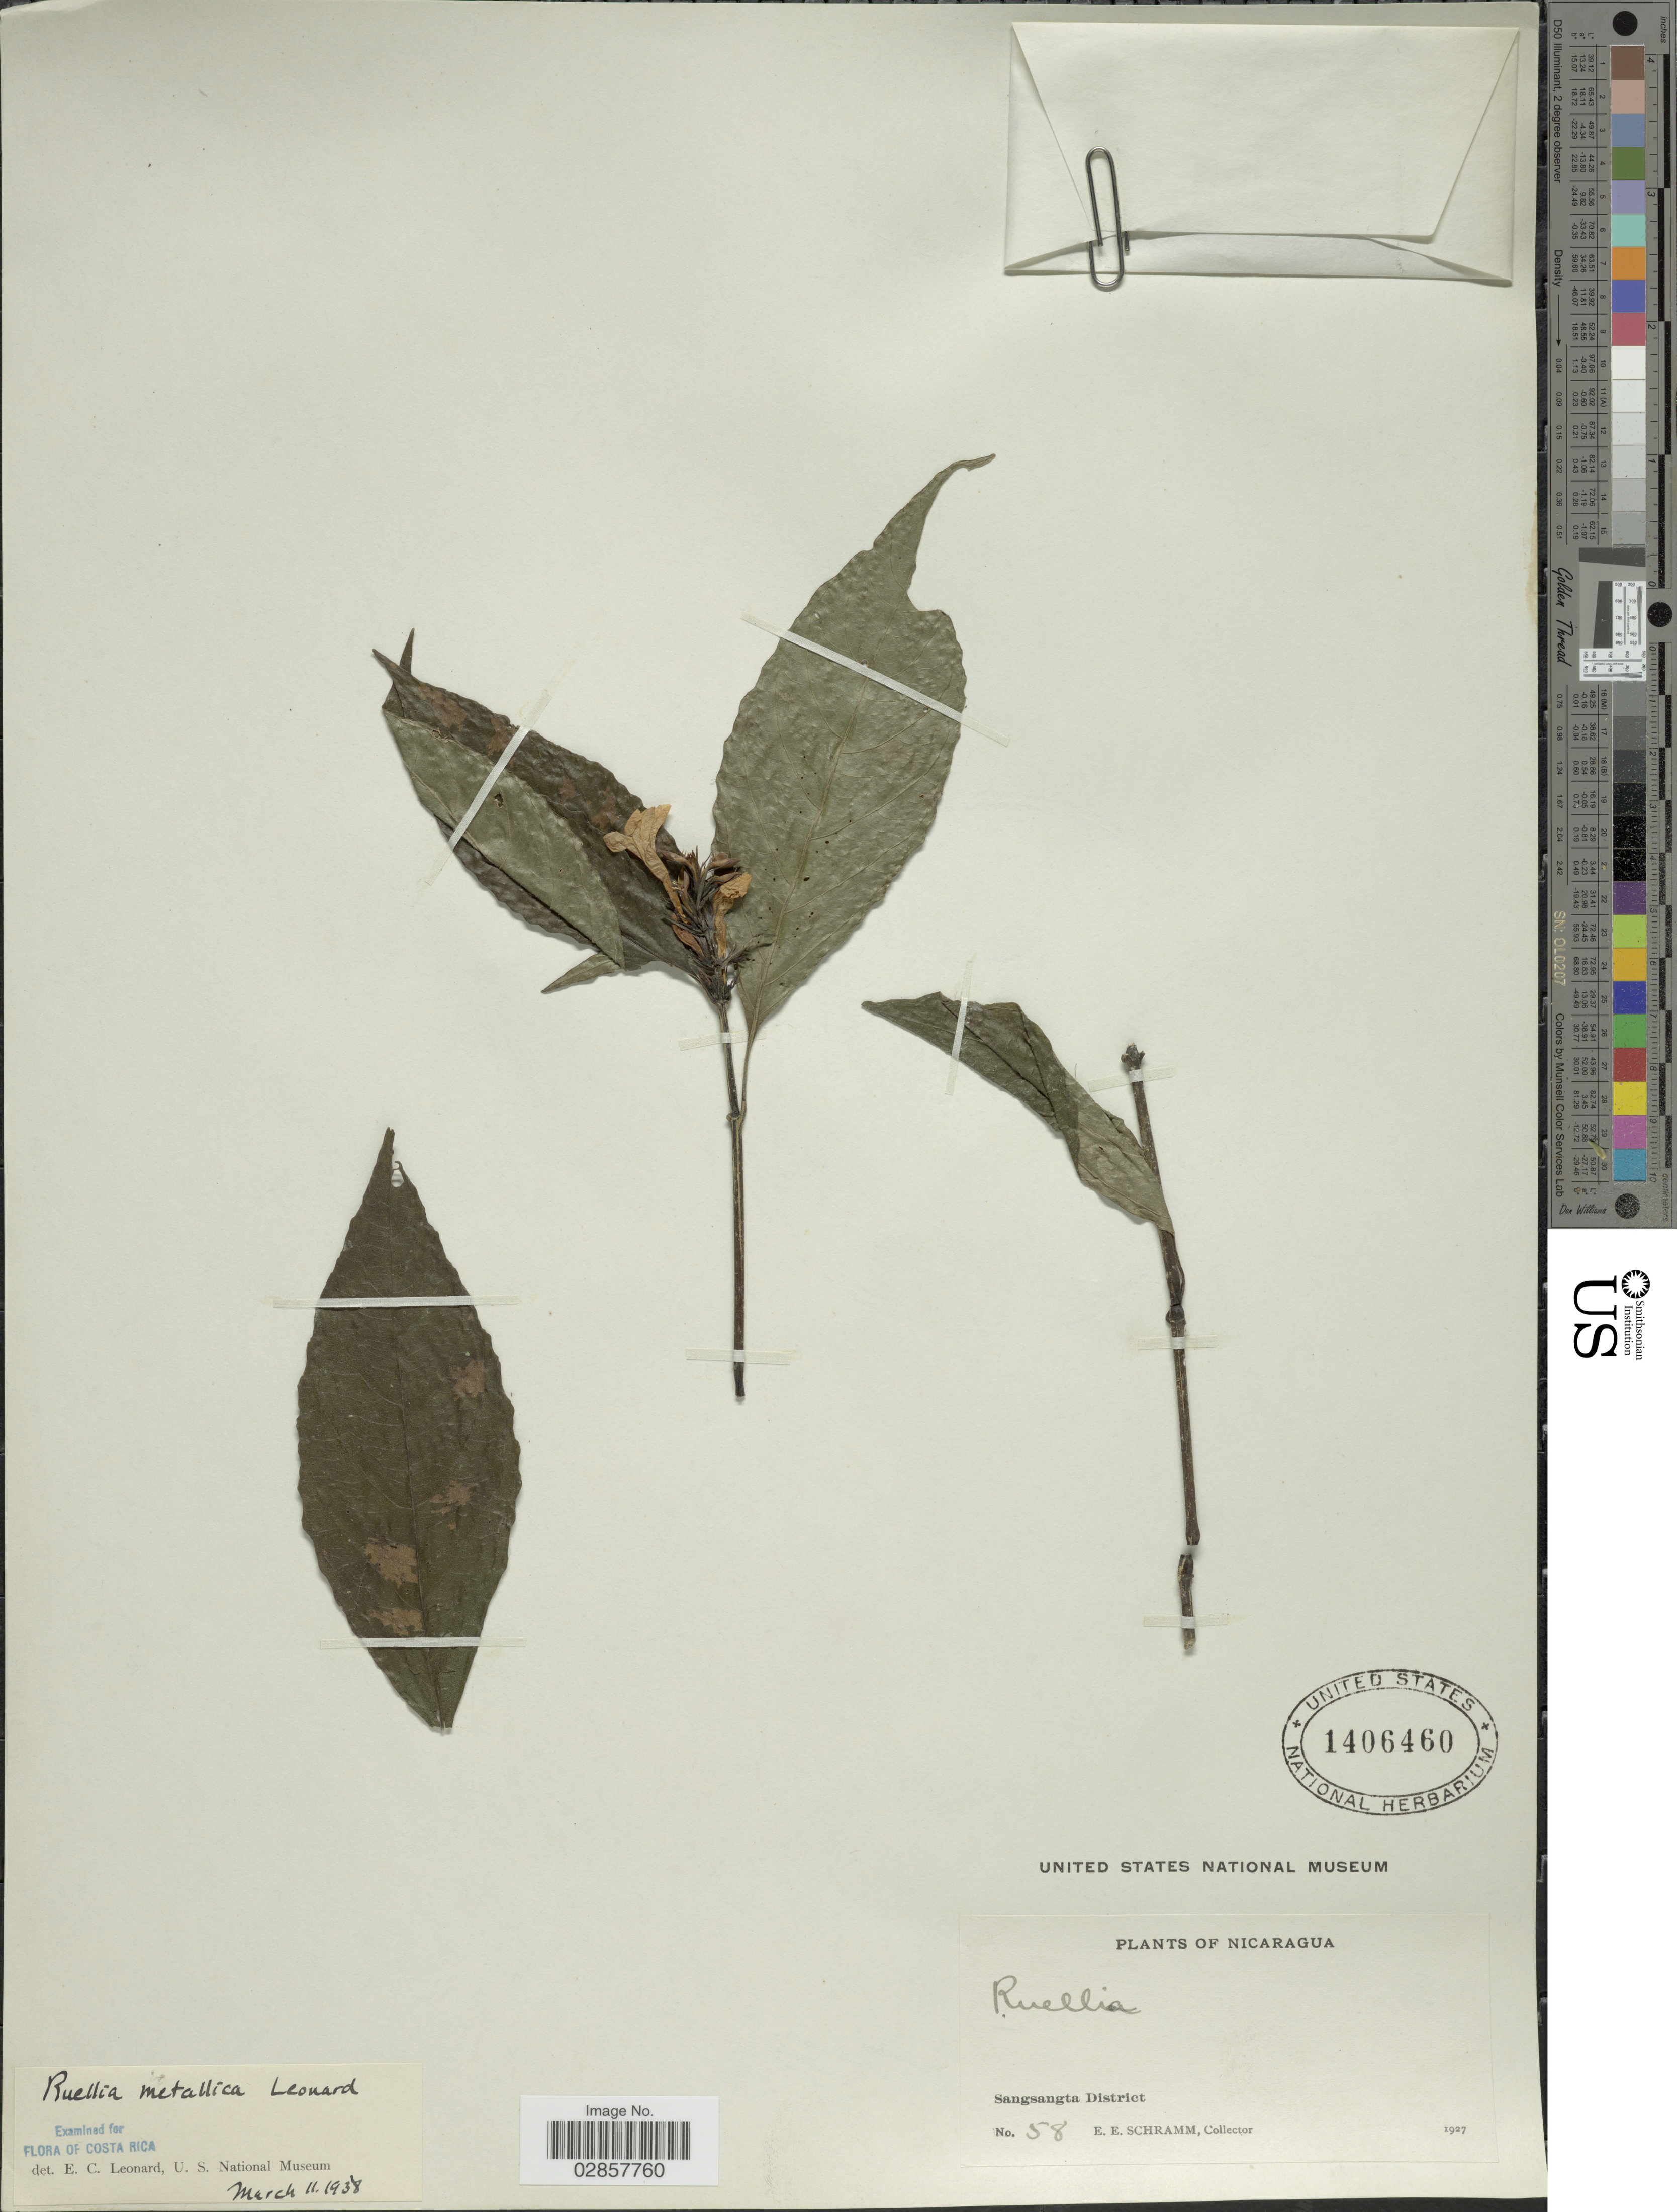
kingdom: Plantae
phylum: Tracheophyta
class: Magnoliopsida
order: Lamiales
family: Acanthaceae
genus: Ruellia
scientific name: Ruellia metallica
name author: Leonard in Standl.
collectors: E. Schramm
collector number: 58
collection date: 1927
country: Nicaragua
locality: Sangsangta District.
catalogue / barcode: US 1406460